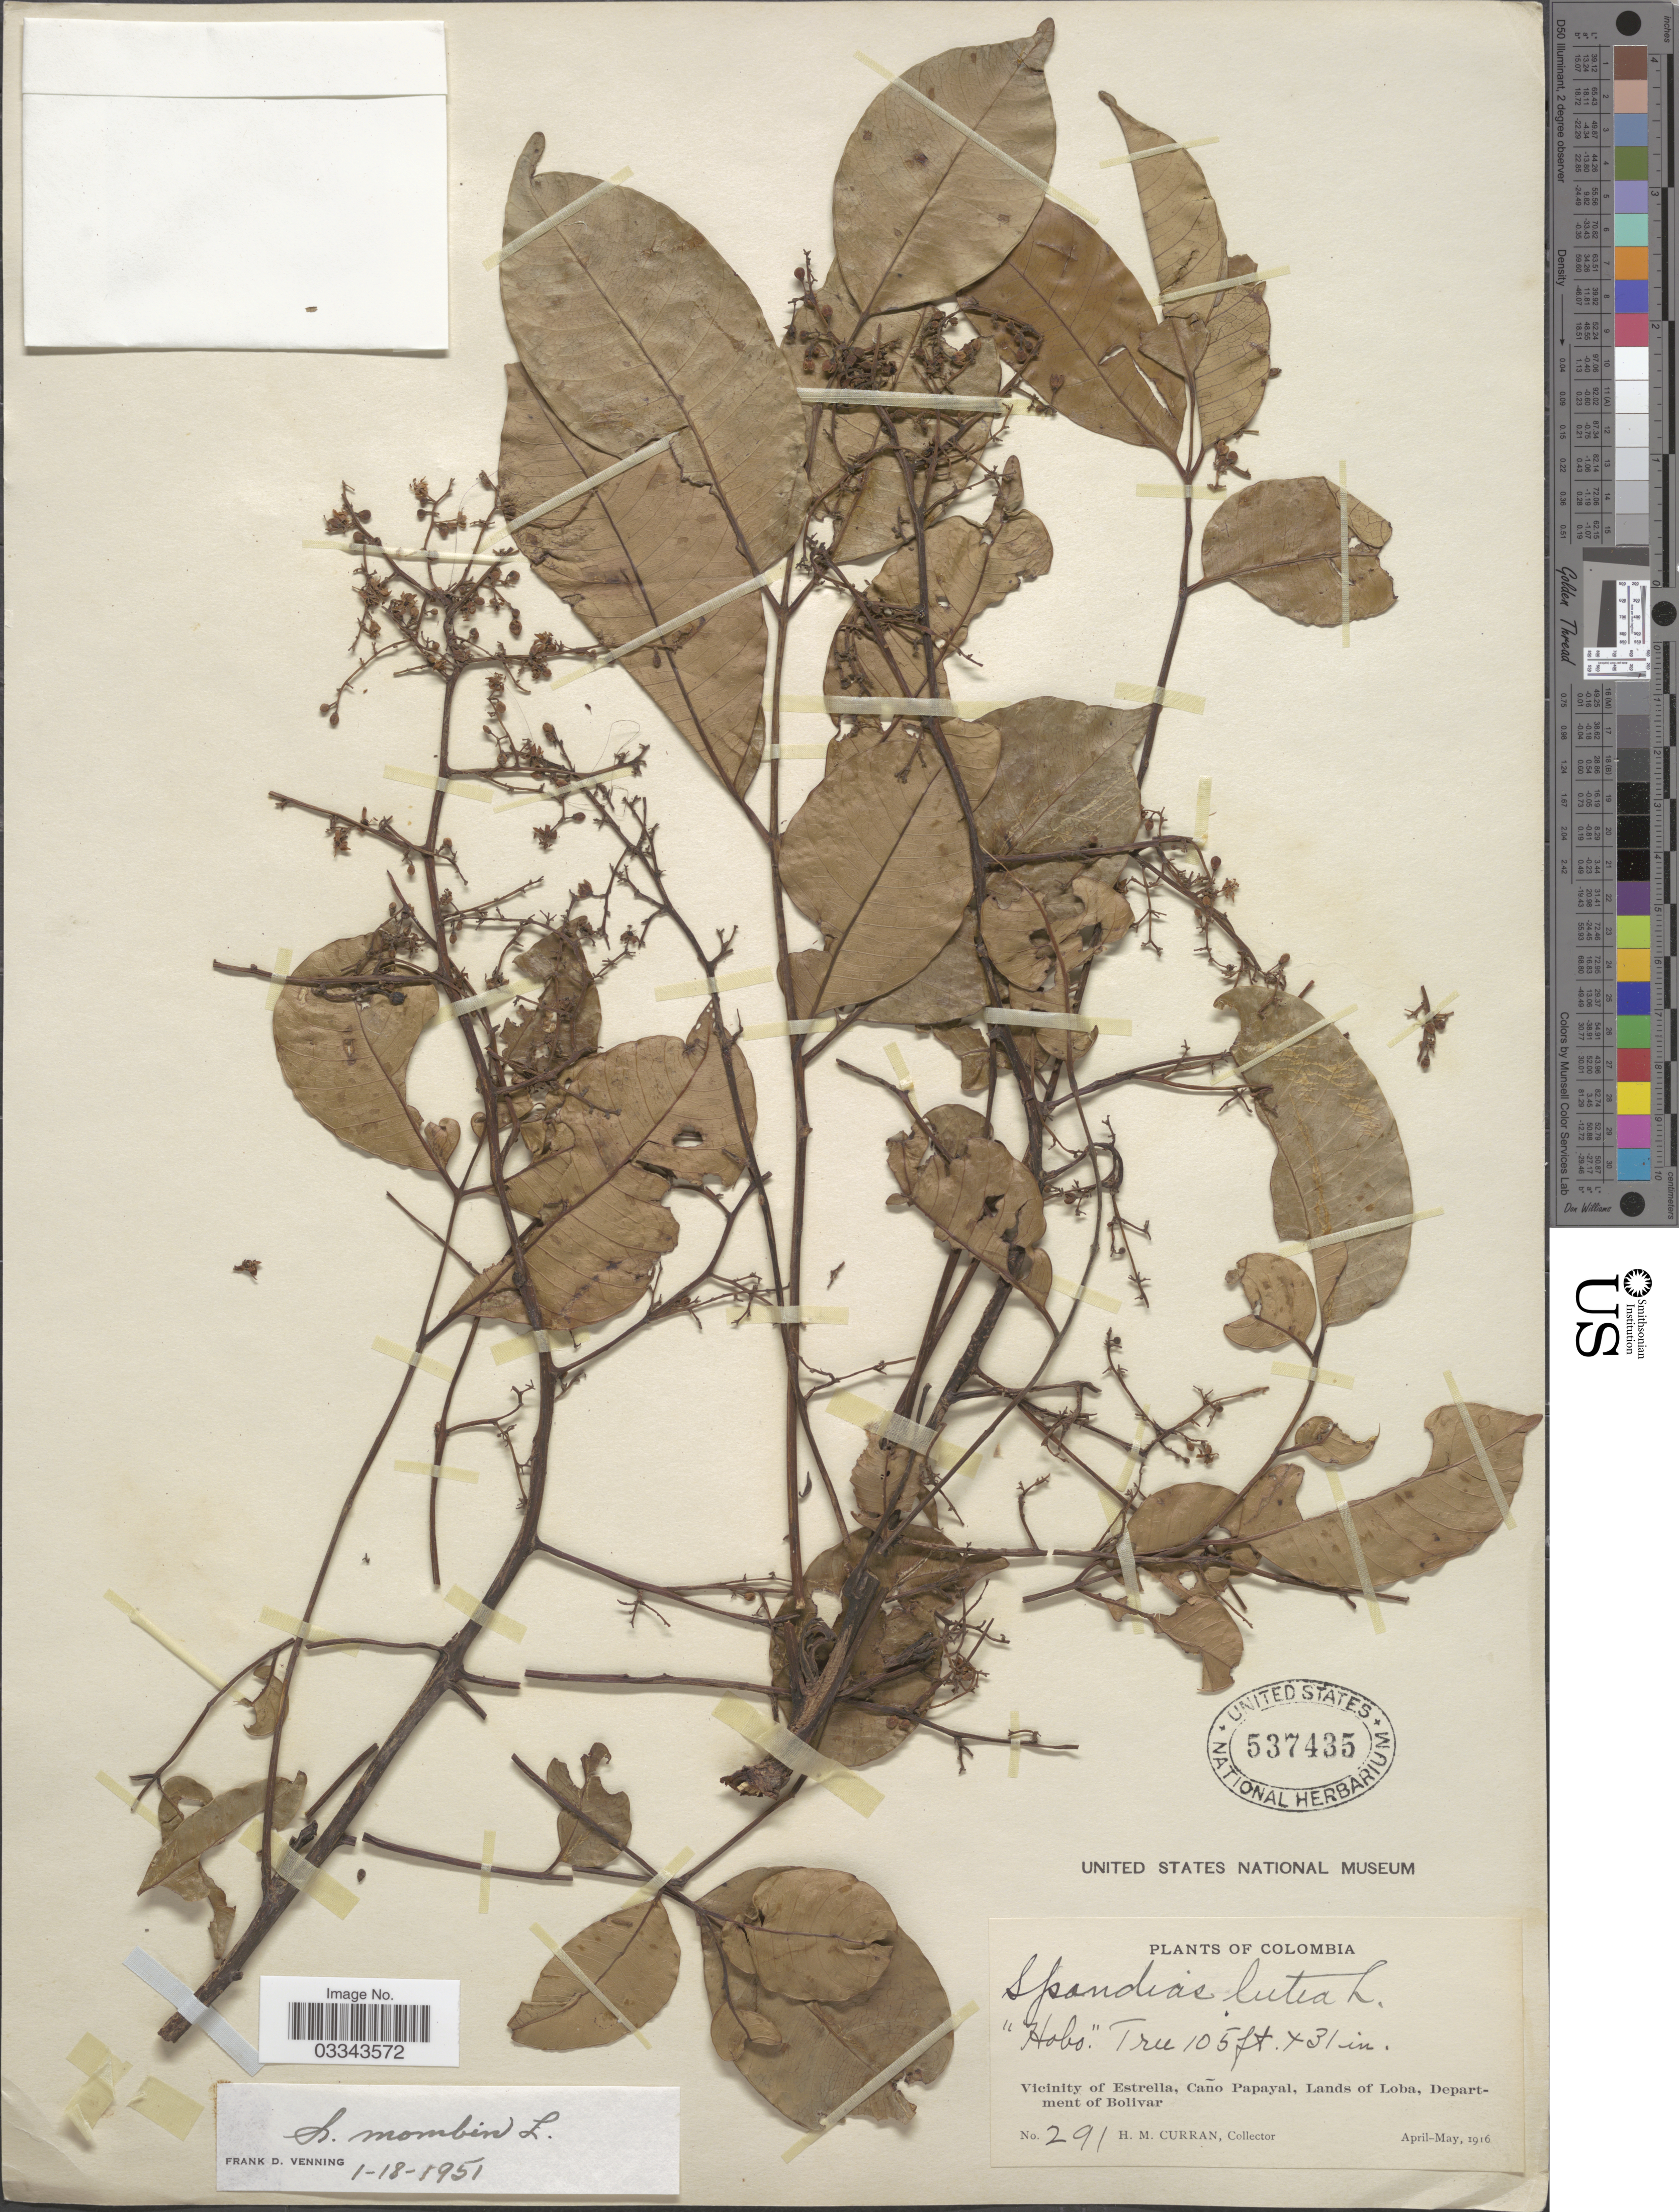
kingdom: Plantae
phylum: Tracheophyta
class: Magnoliopsida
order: Sapindales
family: Anacardiaceae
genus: Spondias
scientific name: Spondias mombin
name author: L.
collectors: H. M. Curran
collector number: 291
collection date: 1916-04/1916-05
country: Colombia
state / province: Bolívar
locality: Vicinity of Estrella, Caño Papayal, Lands of Loba, Department of Bolivar.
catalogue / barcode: US 537435